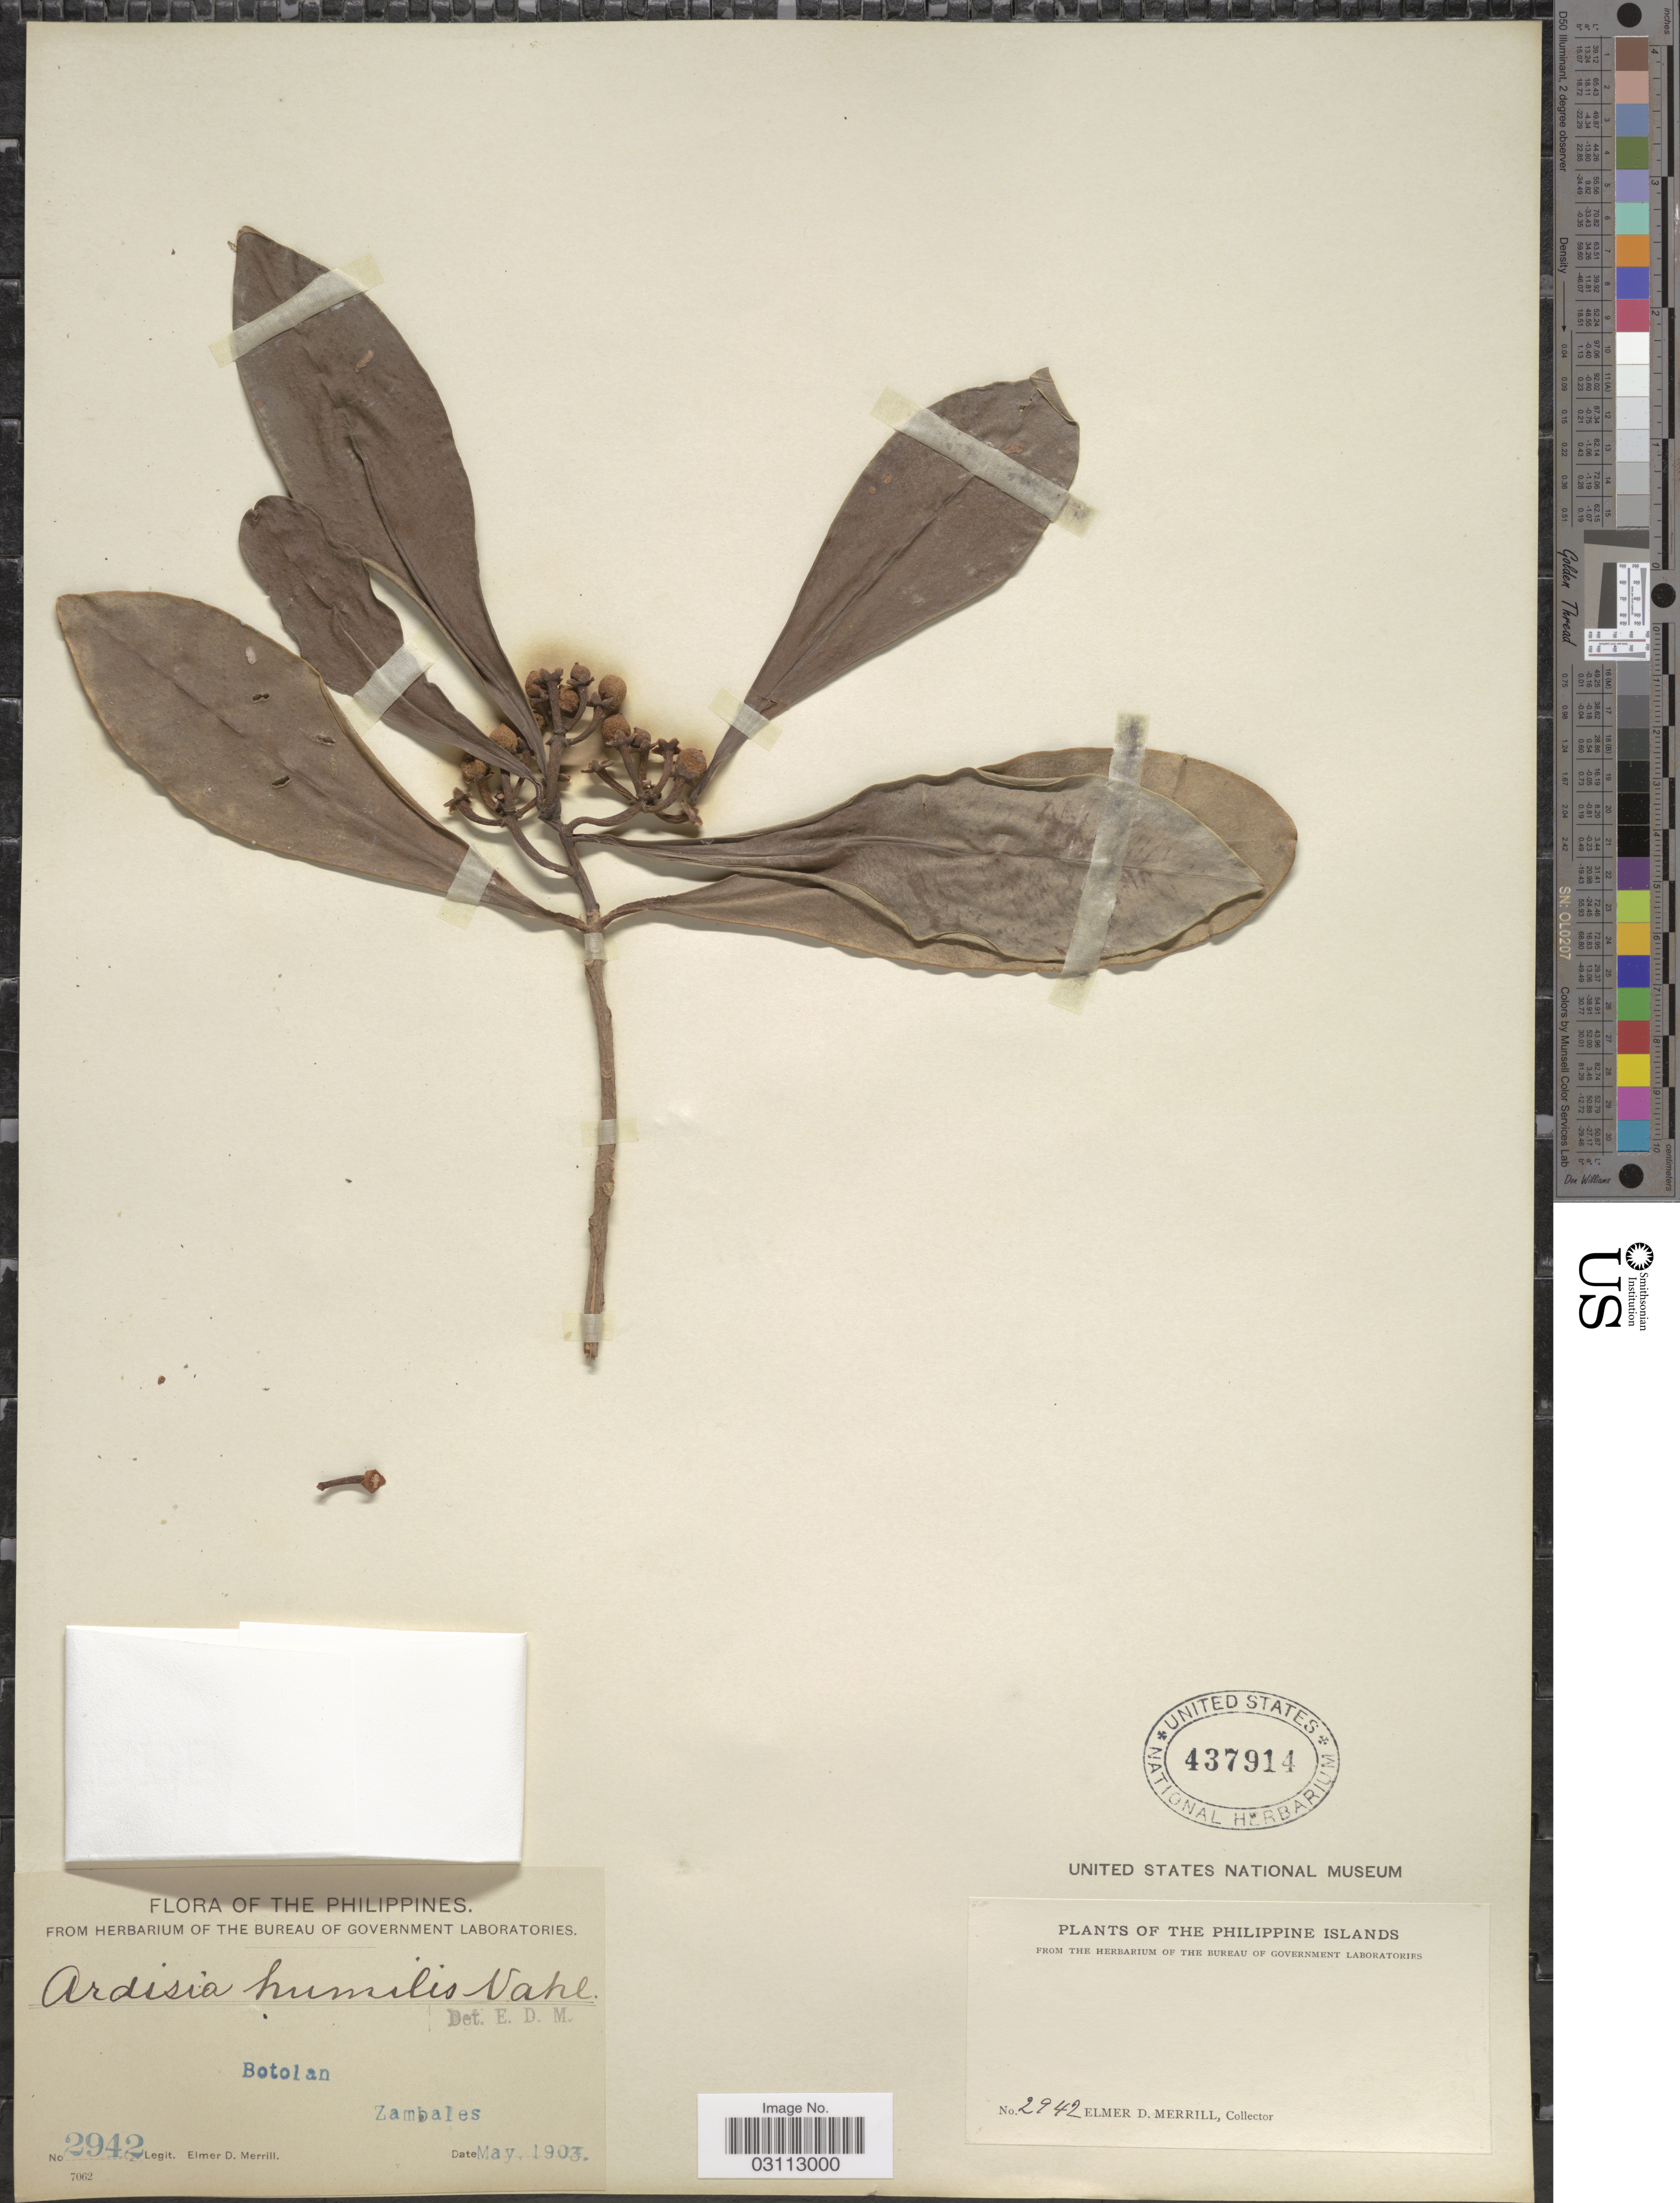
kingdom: Plantae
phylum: Tracheophyta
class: Magnoliopsida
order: Ericales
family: Primulaceae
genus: Ardisia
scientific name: Ardisia squamulosa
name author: C. Presl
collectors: E. D. Merrill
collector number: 2942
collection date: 1903-05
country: Philippines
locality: Botolan. Zambales.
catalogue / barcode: US 437914